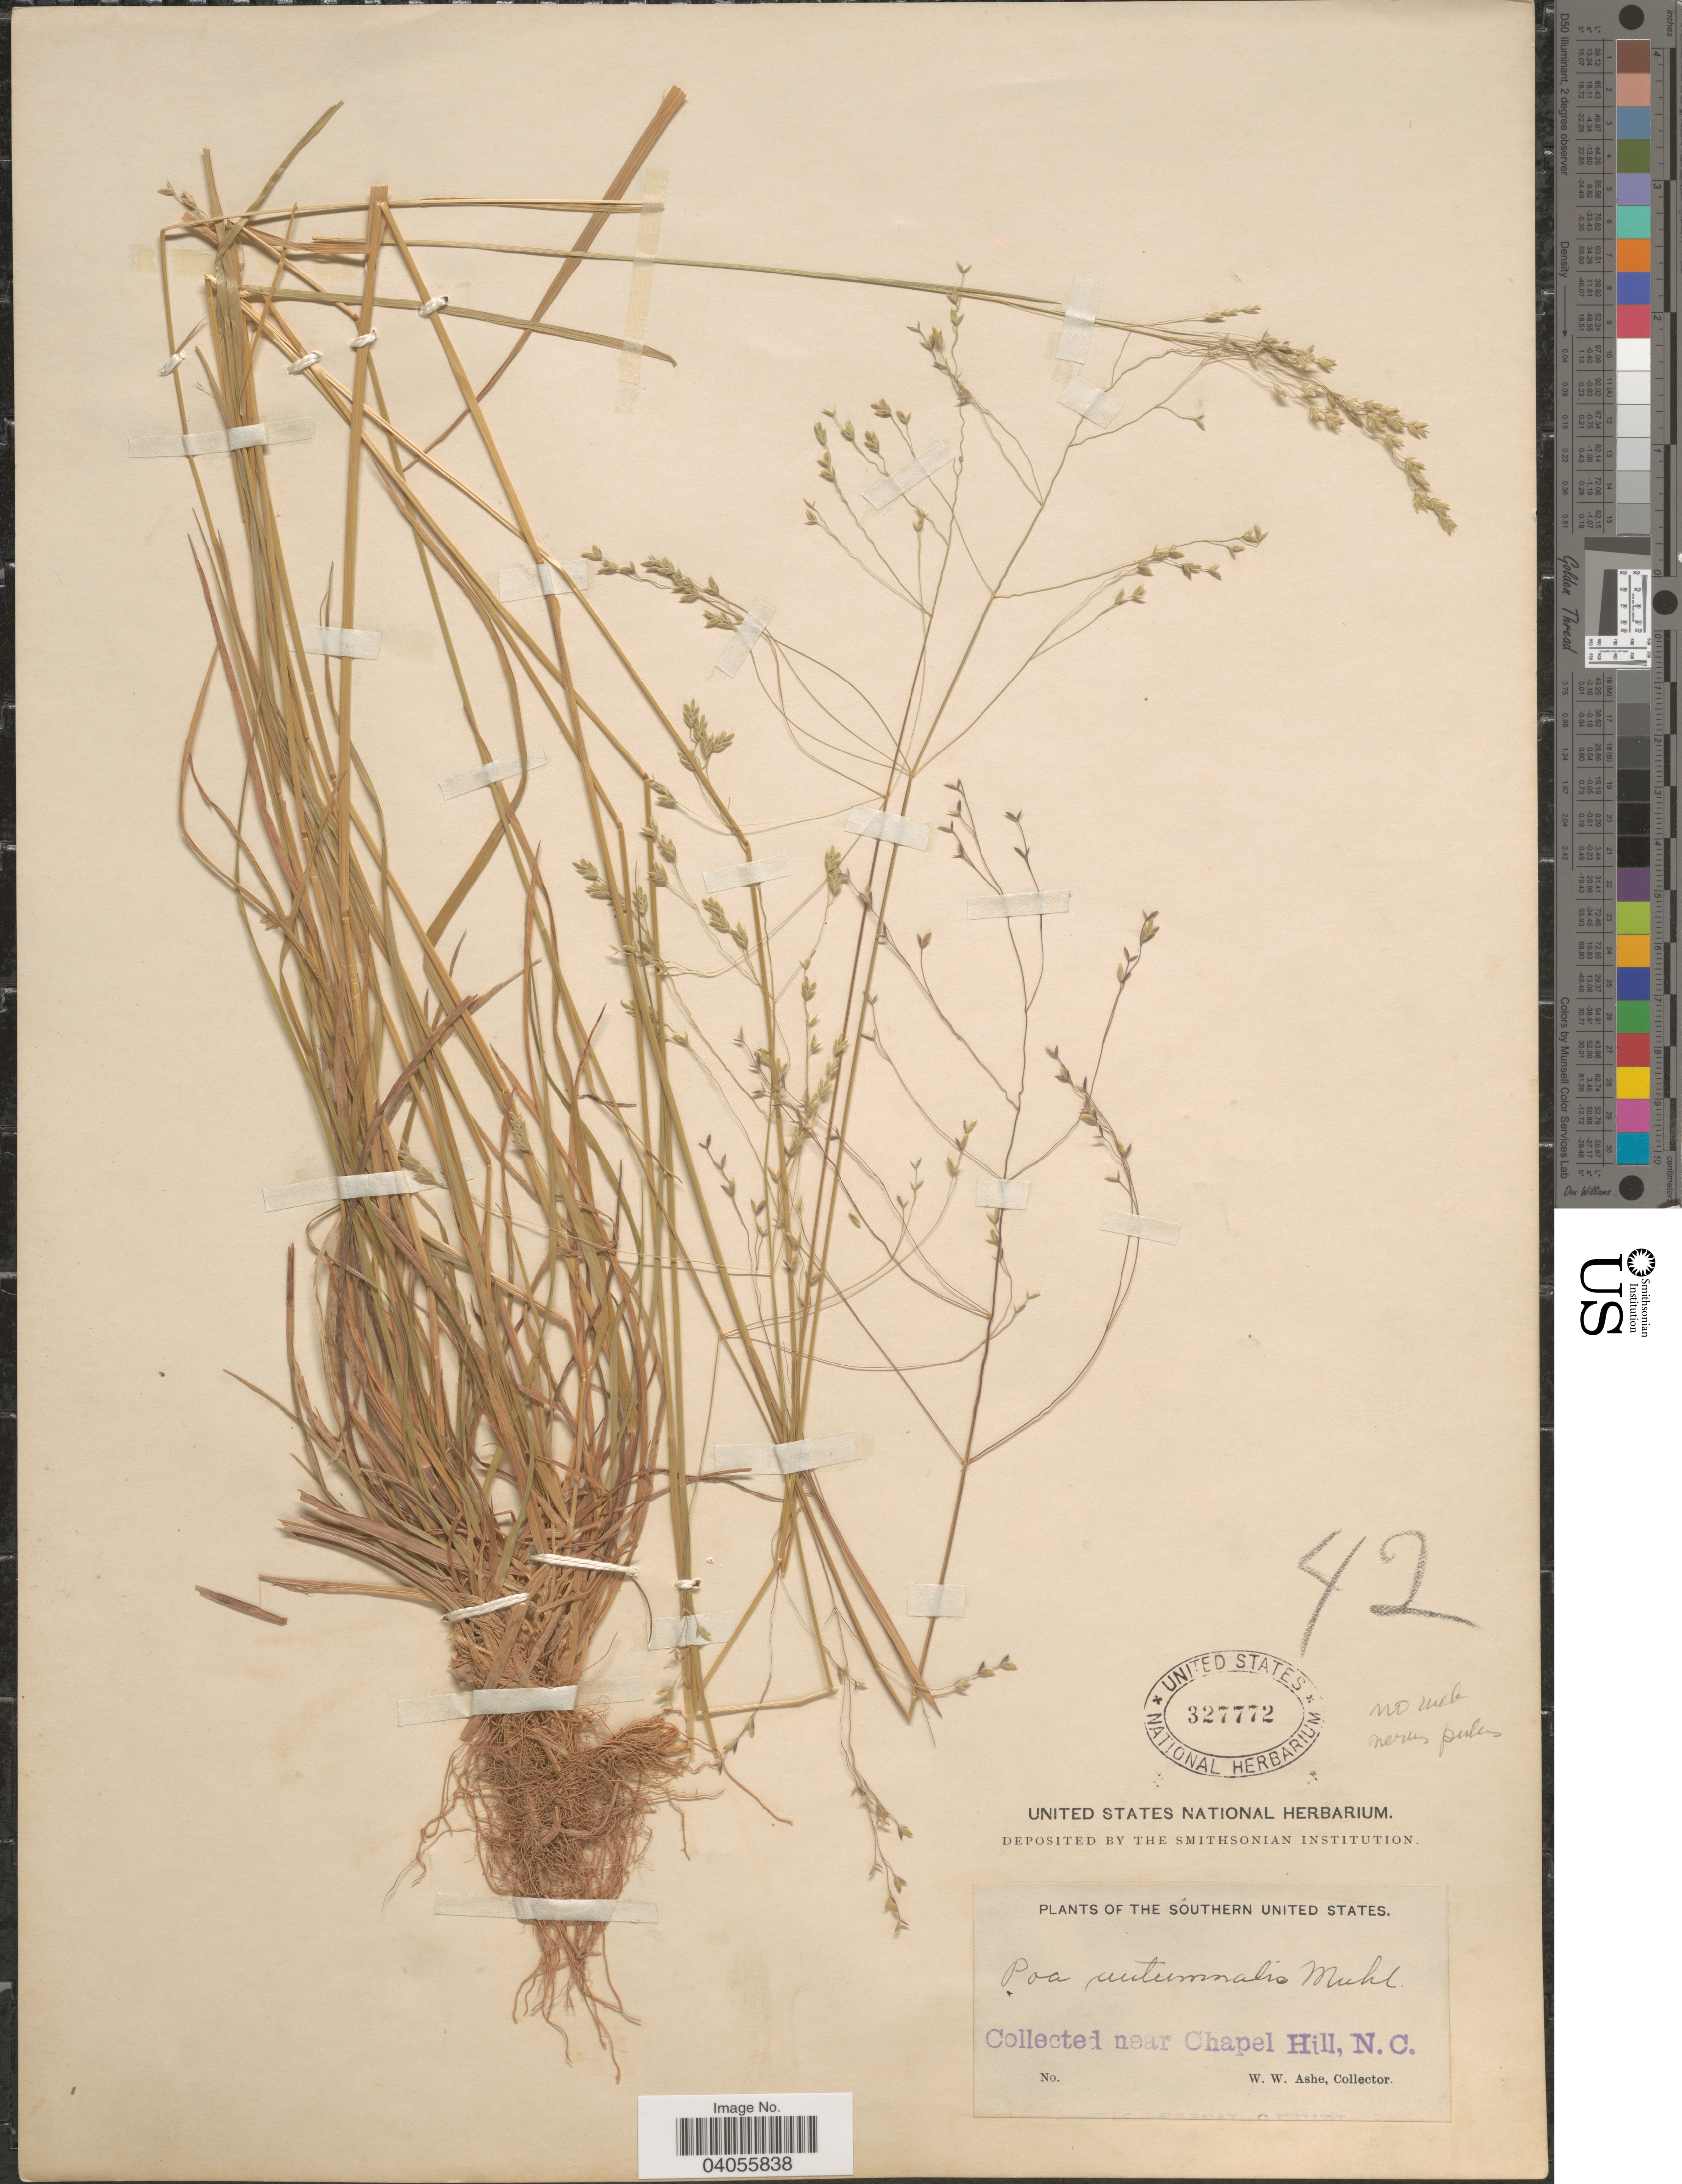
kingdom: Plantae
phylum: Tracheophyta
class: Liliopsida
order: Poales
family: Poaceae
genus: Poa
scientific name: Poa autumnalis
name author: Muhl. ex Elliott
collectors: W. W. Ashe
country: United States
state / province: North Carolina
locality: Southern United States. Near Chapel Hill.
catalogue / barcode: US 327772